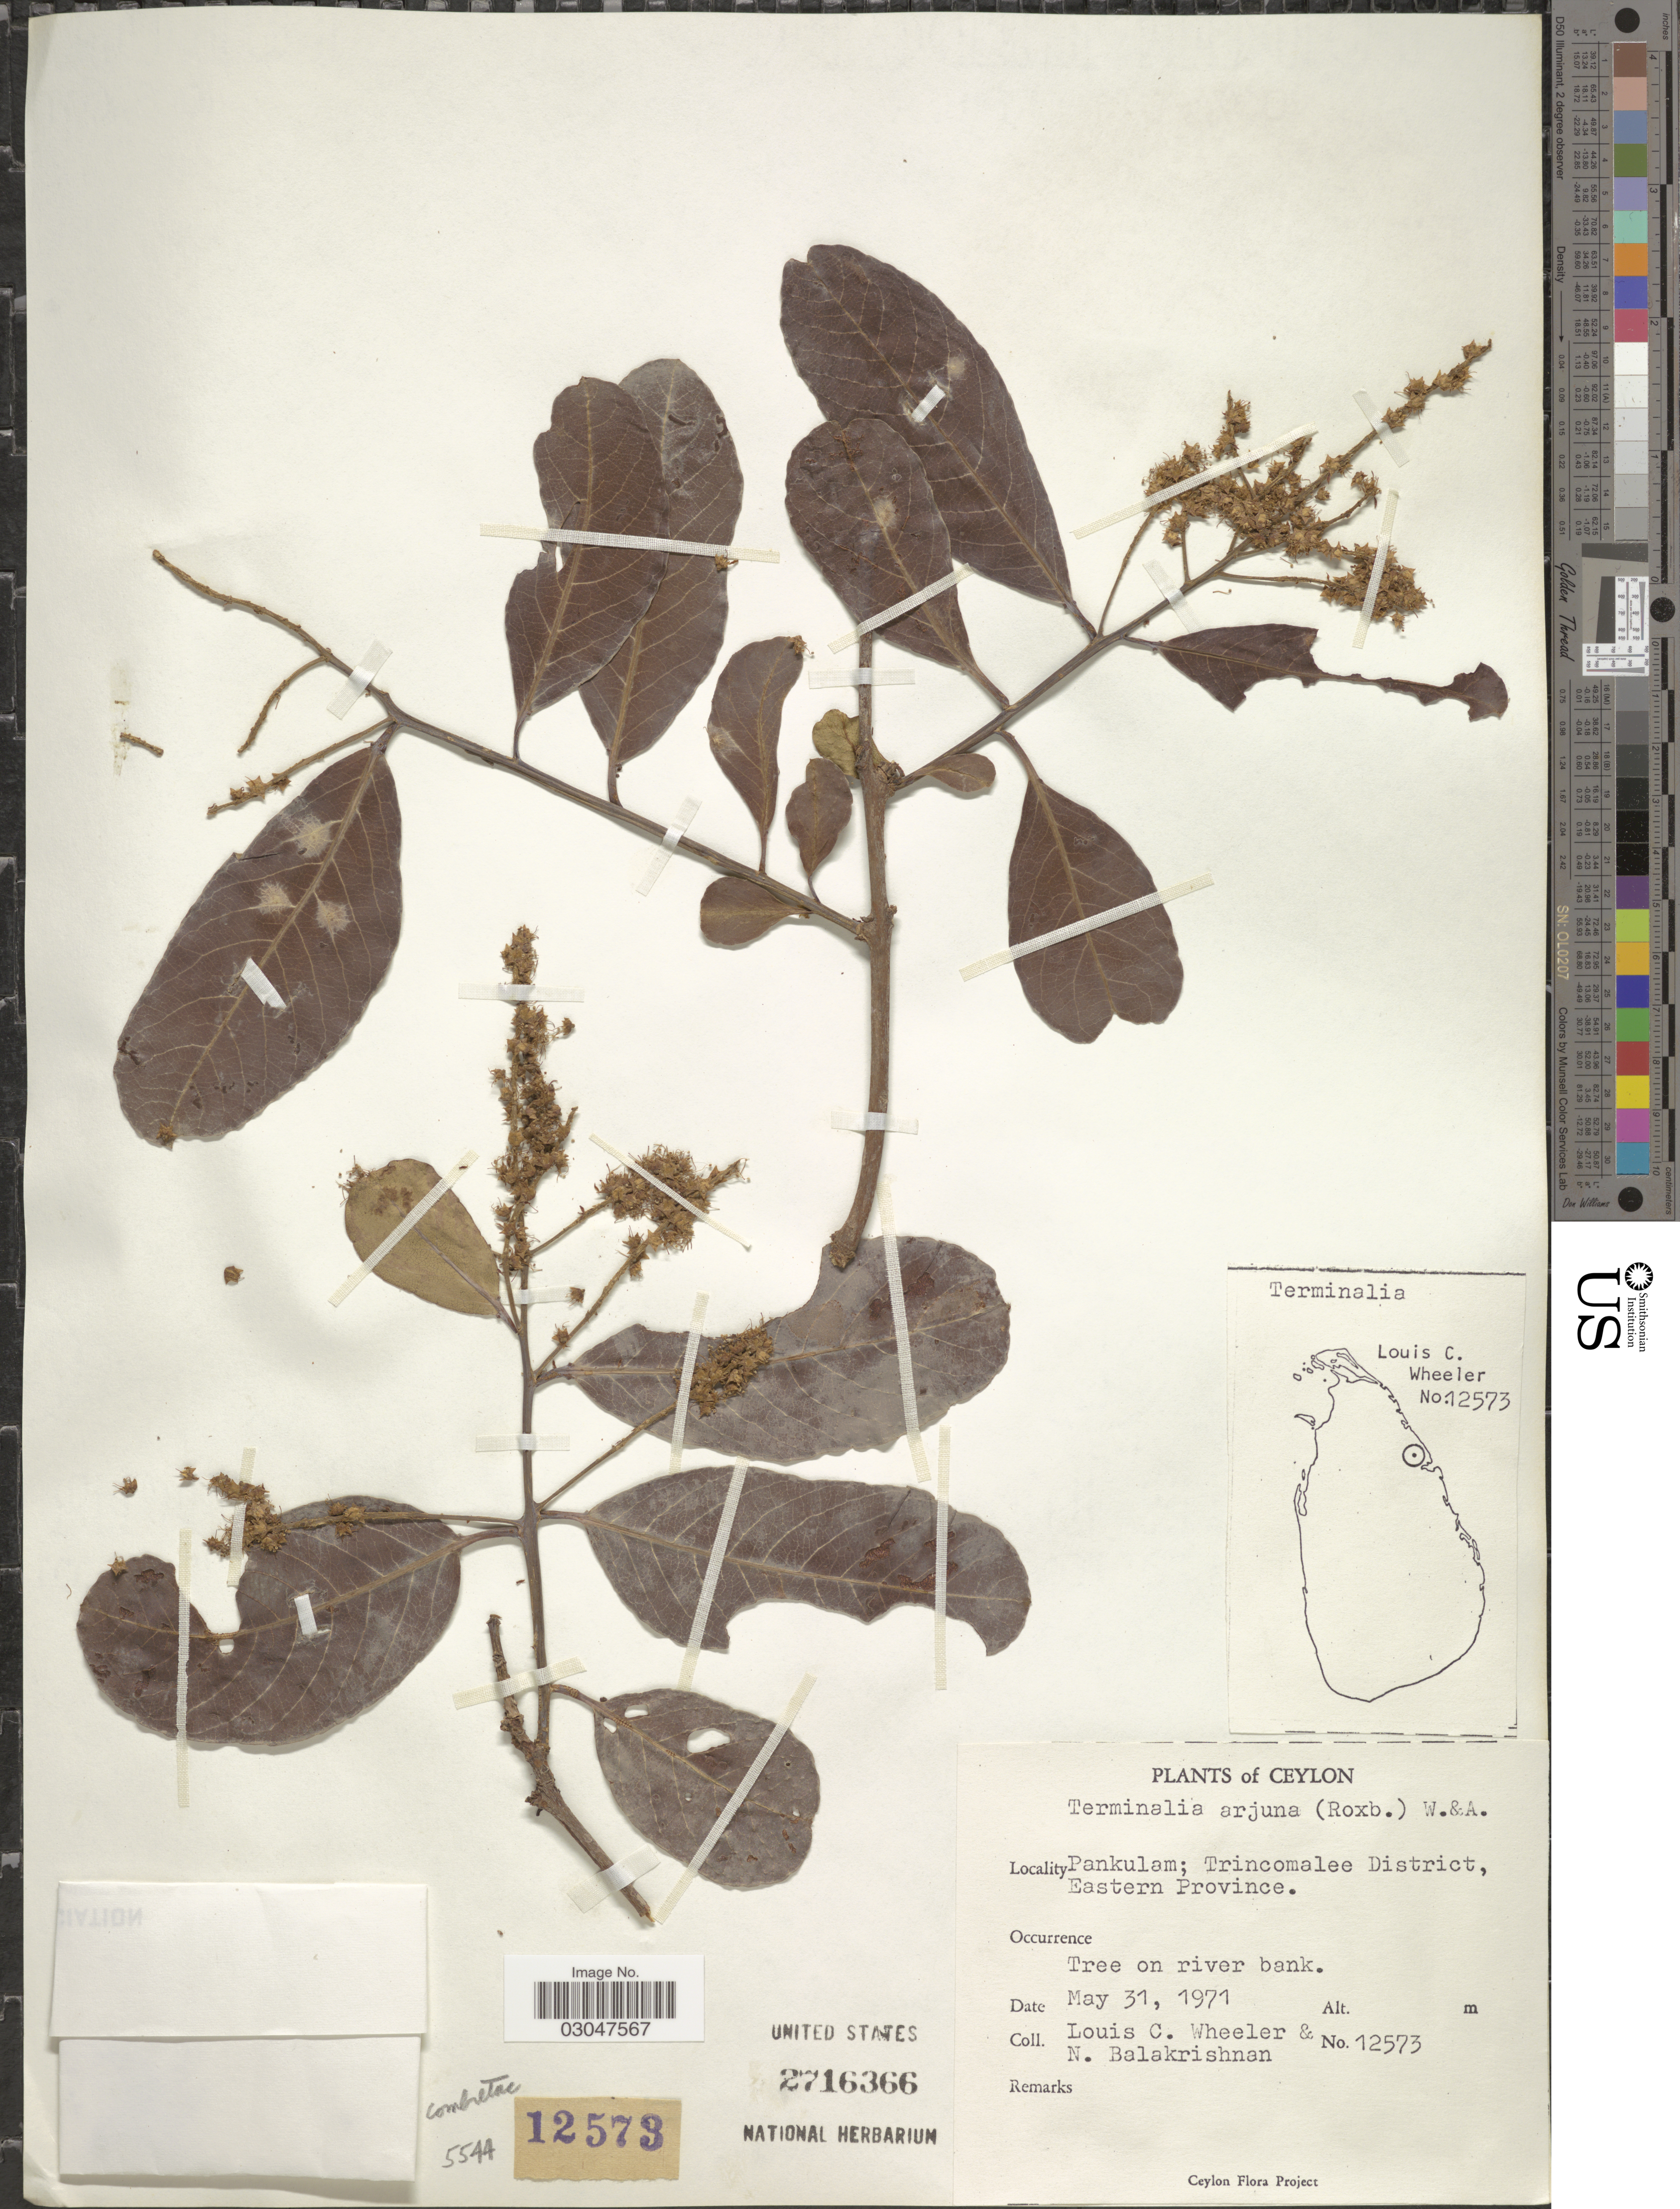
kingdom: Plantae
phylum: Tracheophyta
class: Magnoliopsida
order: Myrtales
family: Combretaceae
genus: Terminalia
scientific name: Terminalia arjuna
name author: (Roxb. ex DC.) Wight & Arn.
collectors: L. C. Wheeler & N. Balakrishnan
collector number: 12573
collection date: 1971-05-31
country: Sri Lanka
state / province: Eastern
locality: Ceylon. Pankulam; Trincomalee District.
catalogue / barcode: US 2716366